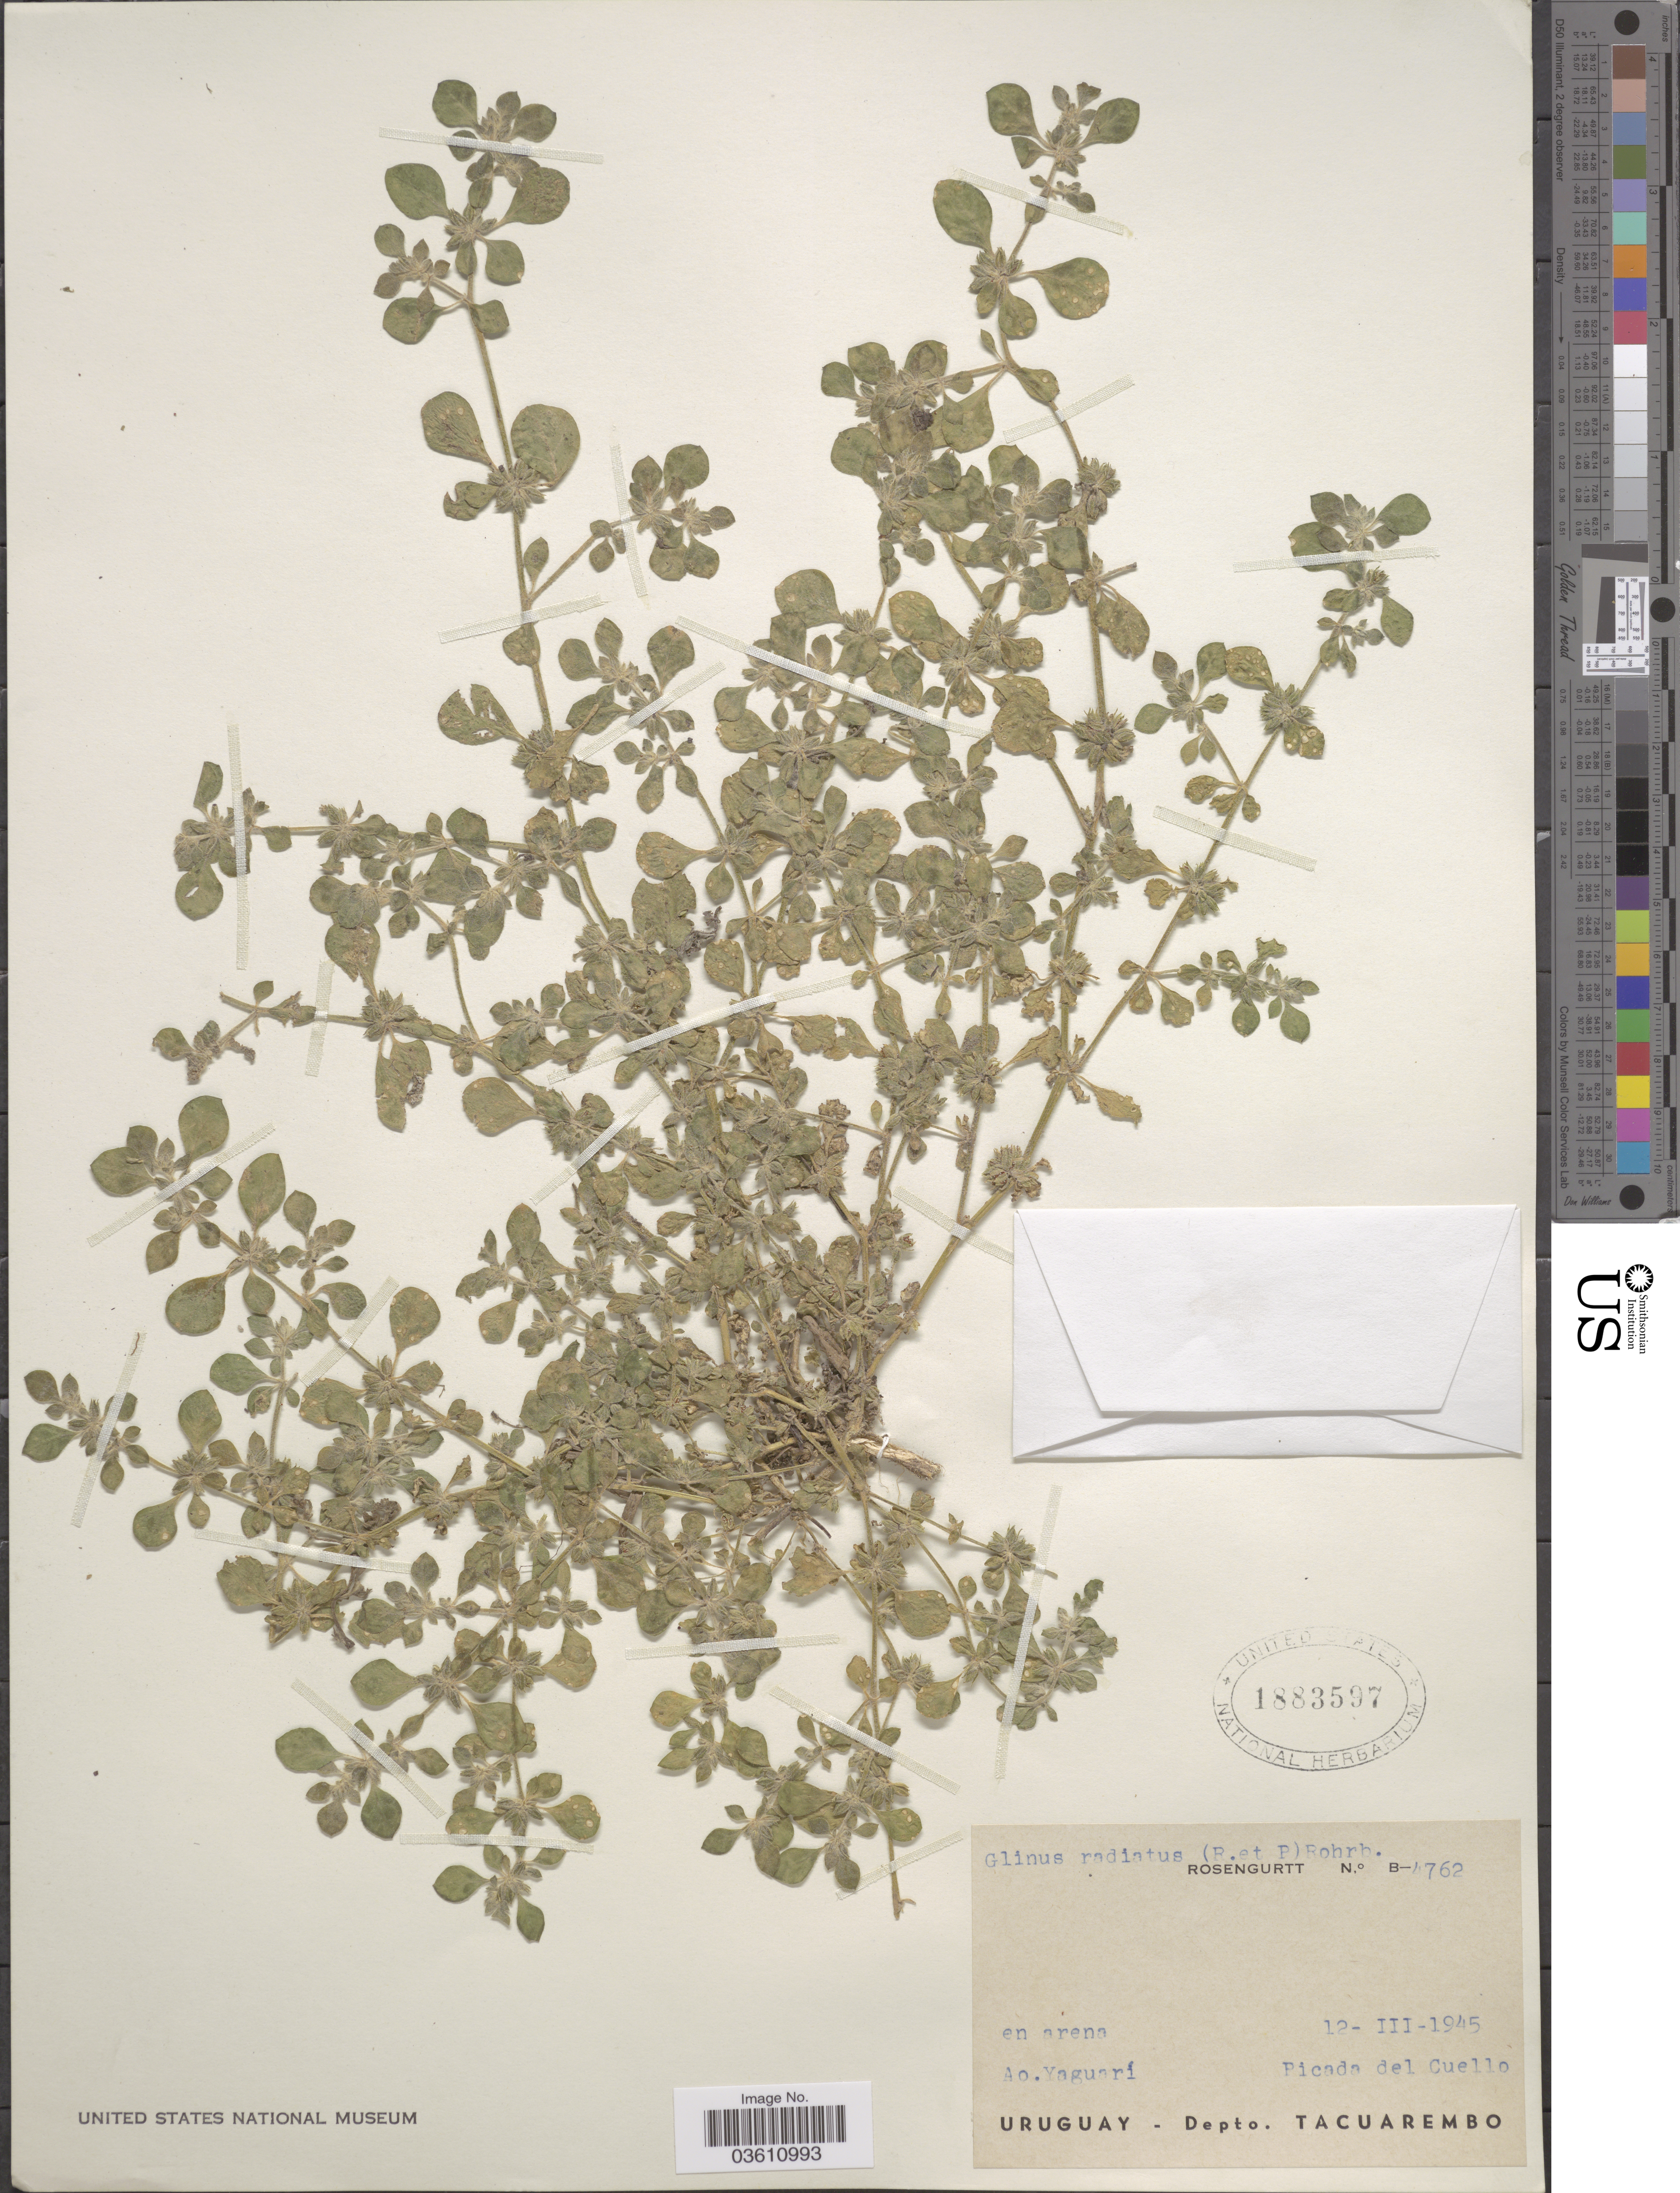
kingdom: Plantae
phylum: Tracheophyta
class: Magnoliopsida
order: Caryophyllales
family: Molluginaceae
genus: Glinus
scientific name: Glinus radiatus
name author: (Ruiz & Pav.) Rohrb.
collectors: Rosengurtt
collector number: B-4762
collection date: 1945-03-12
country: Uruguay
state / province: Tacuarembó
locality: Ao. Yaguarí. [unsure placement] Picada del Cuello. Depto. Tacuarembo.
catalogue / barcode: US 1883597